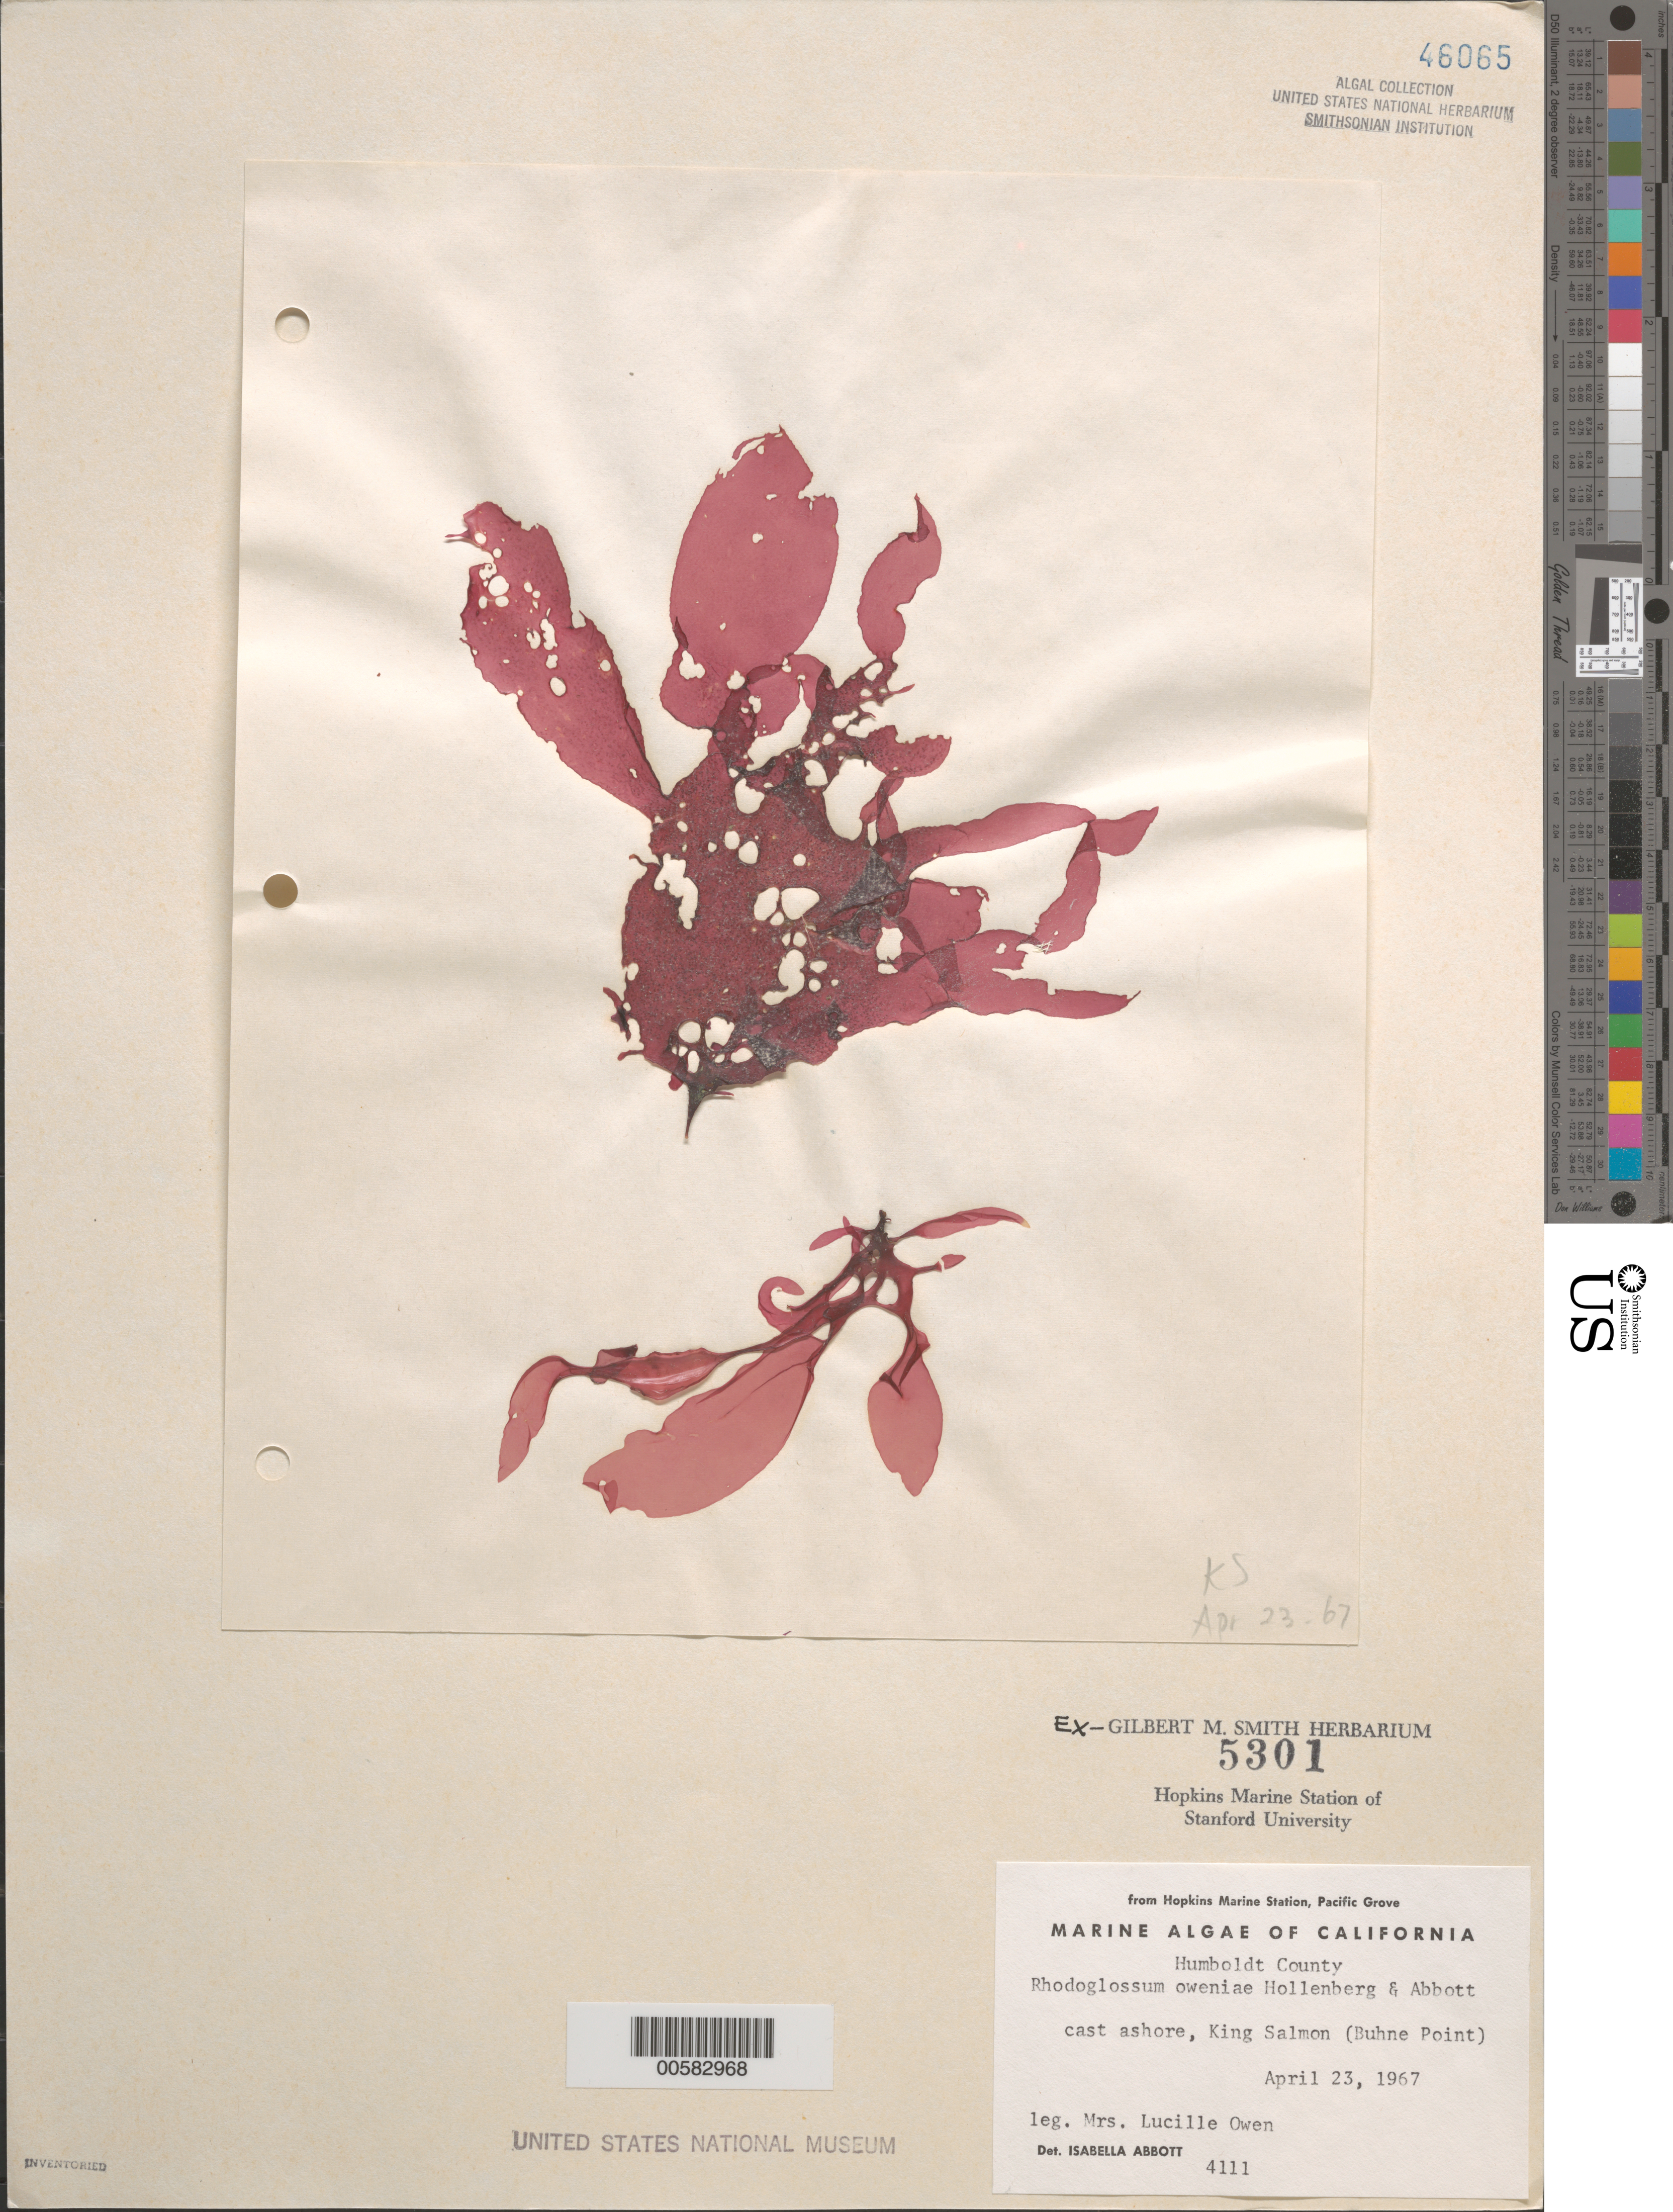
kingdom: Plantae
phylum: Rhodophyta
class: Florideophyceae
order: Gigartinales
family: Gigartinaceae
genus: Mazzaella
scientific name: Mazzaella californica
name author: (J. Agardh) G. De Toni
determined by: Algae name updating Project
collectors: L. Owen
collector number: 4111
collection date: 1967-04-23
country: United States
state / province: California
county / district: Humboldt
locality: Humboldt County. Cast ashore, King Salmon (Buhne Point).